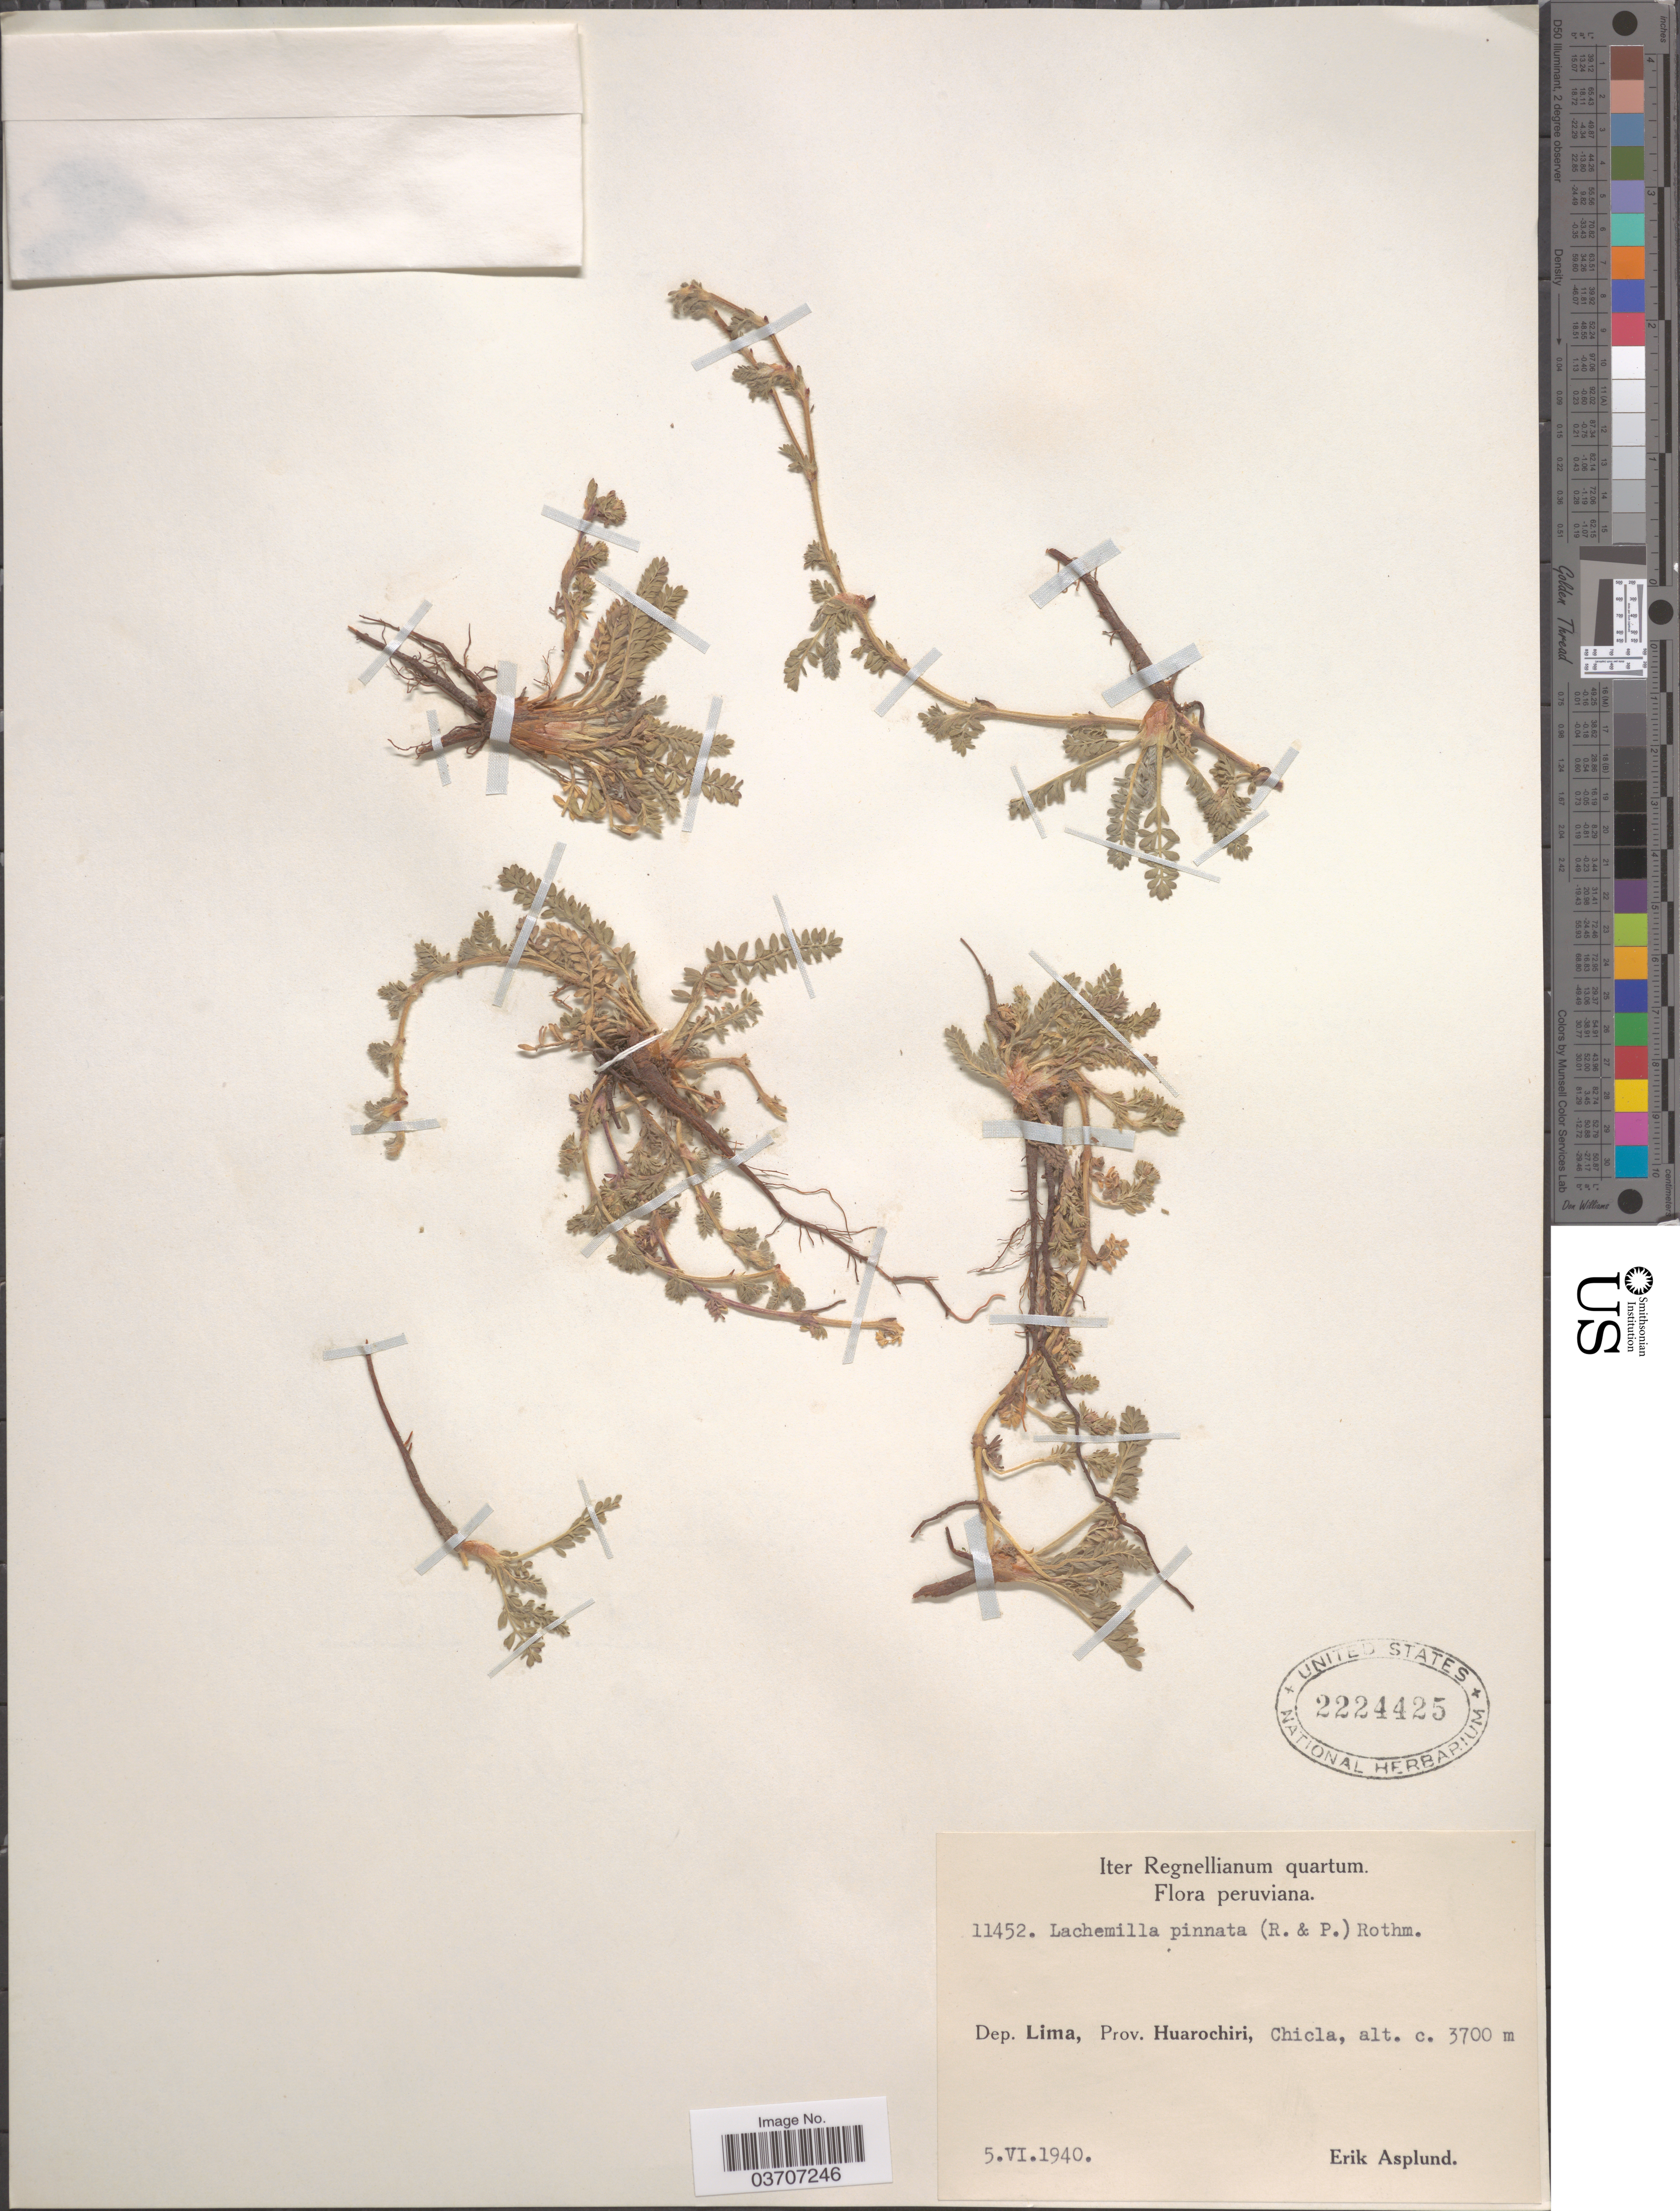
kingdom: Plantae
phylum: Tracheophyta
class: Magnoliopsida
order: Rosales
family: Rosaceae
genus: Lachemilla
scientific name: Lachemilla pinnata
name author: (Ruiz & Pav.) Rothm.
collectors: E. Asplund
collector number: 11452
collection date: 1940-06-05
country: Peru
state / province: Lima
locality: Dep. Lima, Prov. Huarochiri, Chicla.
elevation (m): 3700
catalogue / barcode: US 2224425